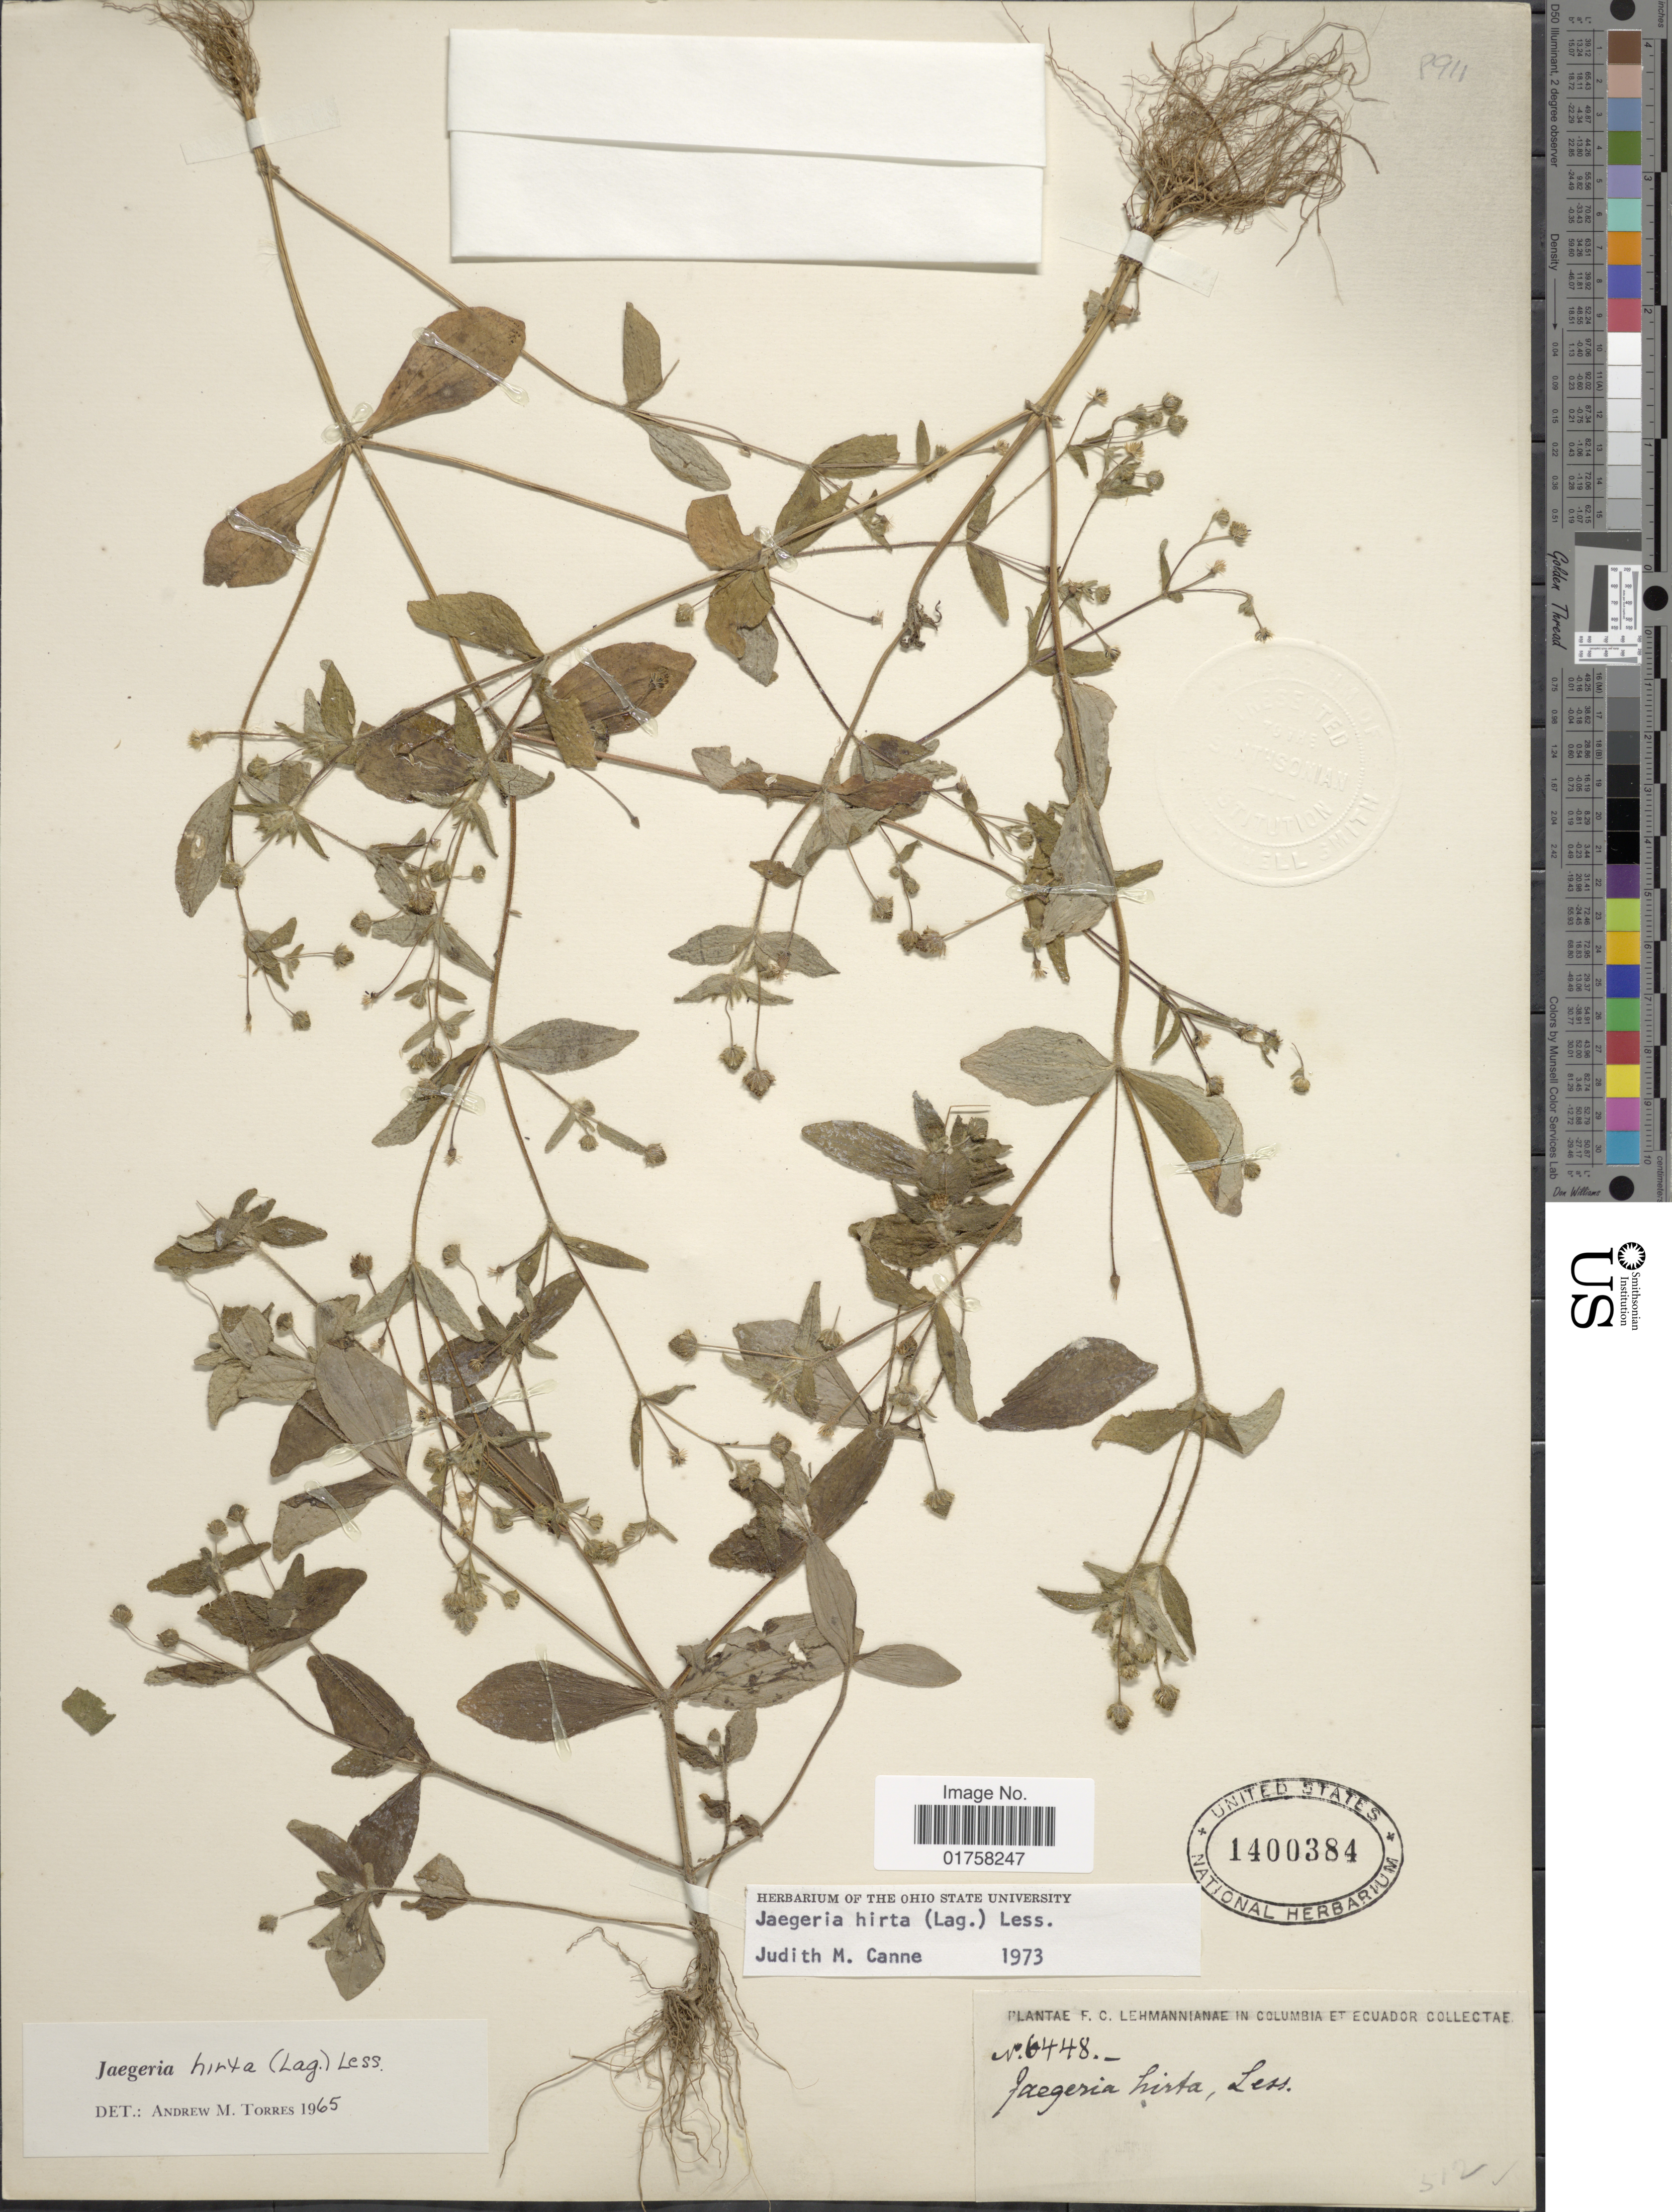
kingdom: Plantae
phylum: Tracheophyta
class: Magnoliopsida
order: Asterales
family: Asteraceae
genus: Jaegeria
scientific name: Jaegeria hirta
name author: (Lag.) Less.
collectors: F. C. Lehmann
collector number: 6448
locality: Columbia et Ecuador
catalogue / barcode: US 1400384